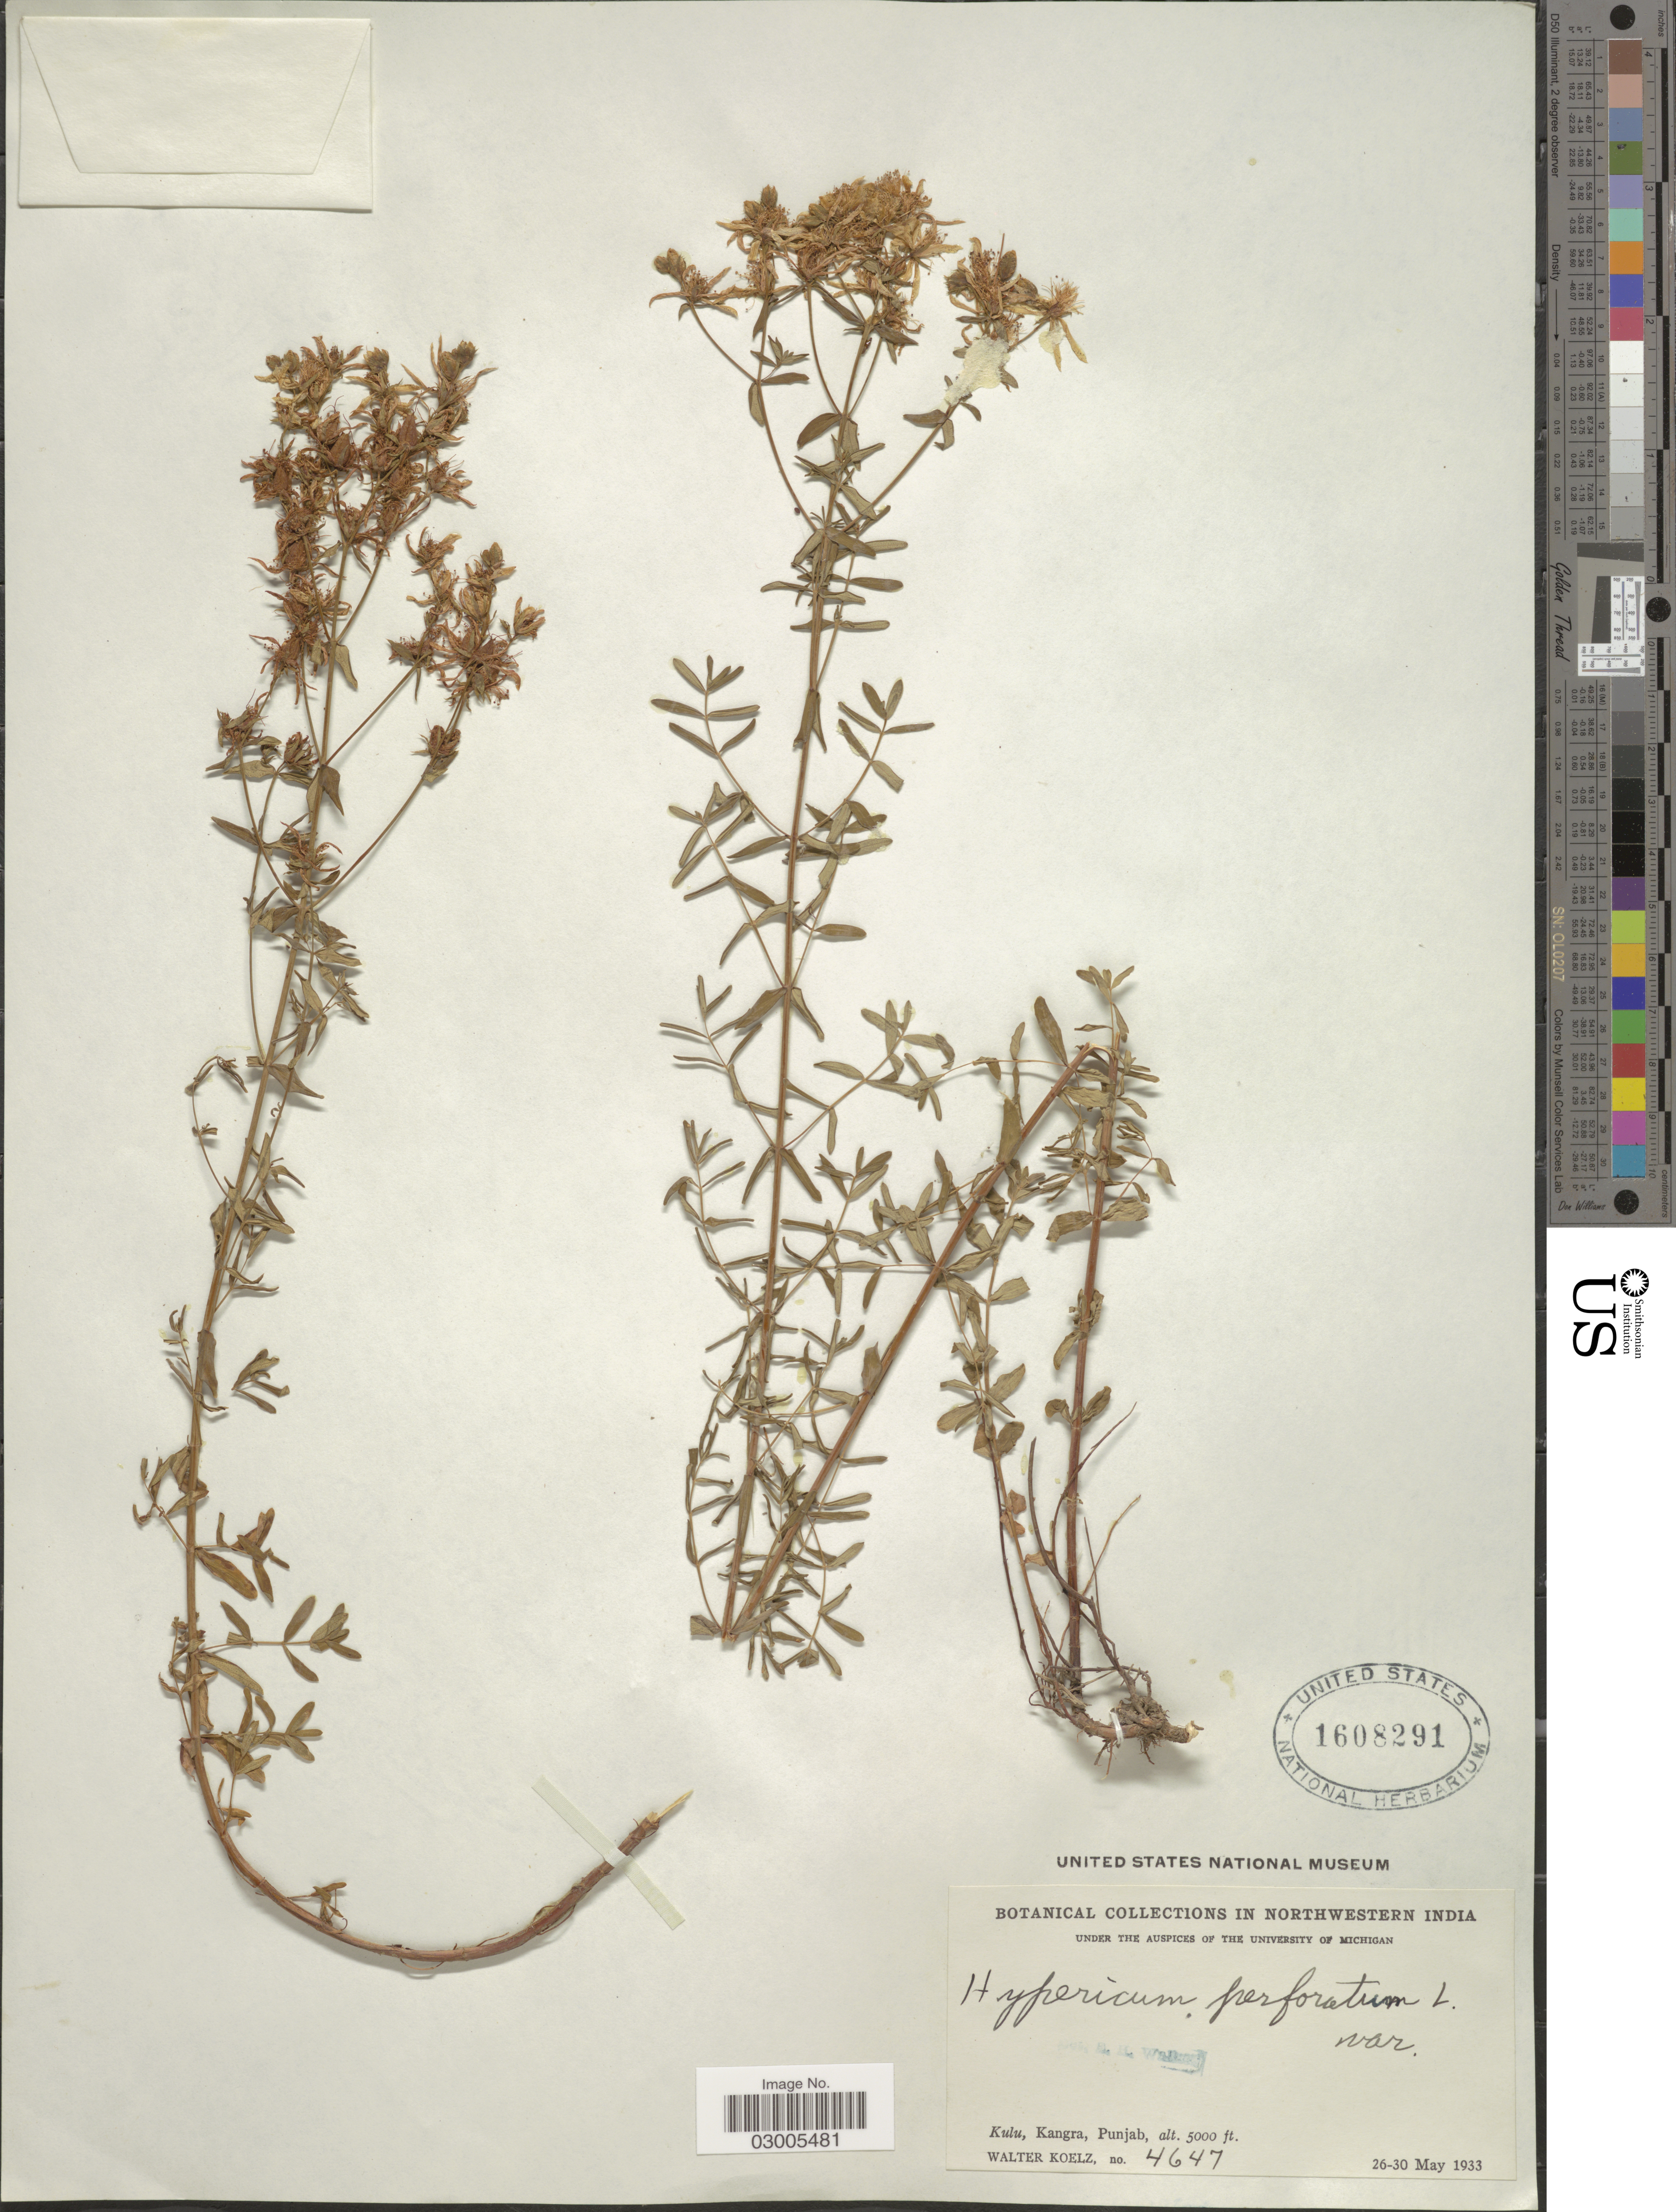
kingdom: Plantae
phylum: Tracheophyta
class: Magnoliopsida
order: Malpighiales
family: Hypericaceae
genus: Hypericum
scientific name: Hypericum perforatum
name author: L.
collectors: W. N. Koelz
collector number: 4647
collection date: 1933-05-26/1933-05-30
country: India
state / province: Punjab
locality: In Northwestern India. Kulu, Kangra.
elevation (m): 1524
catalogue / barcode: US 1608291